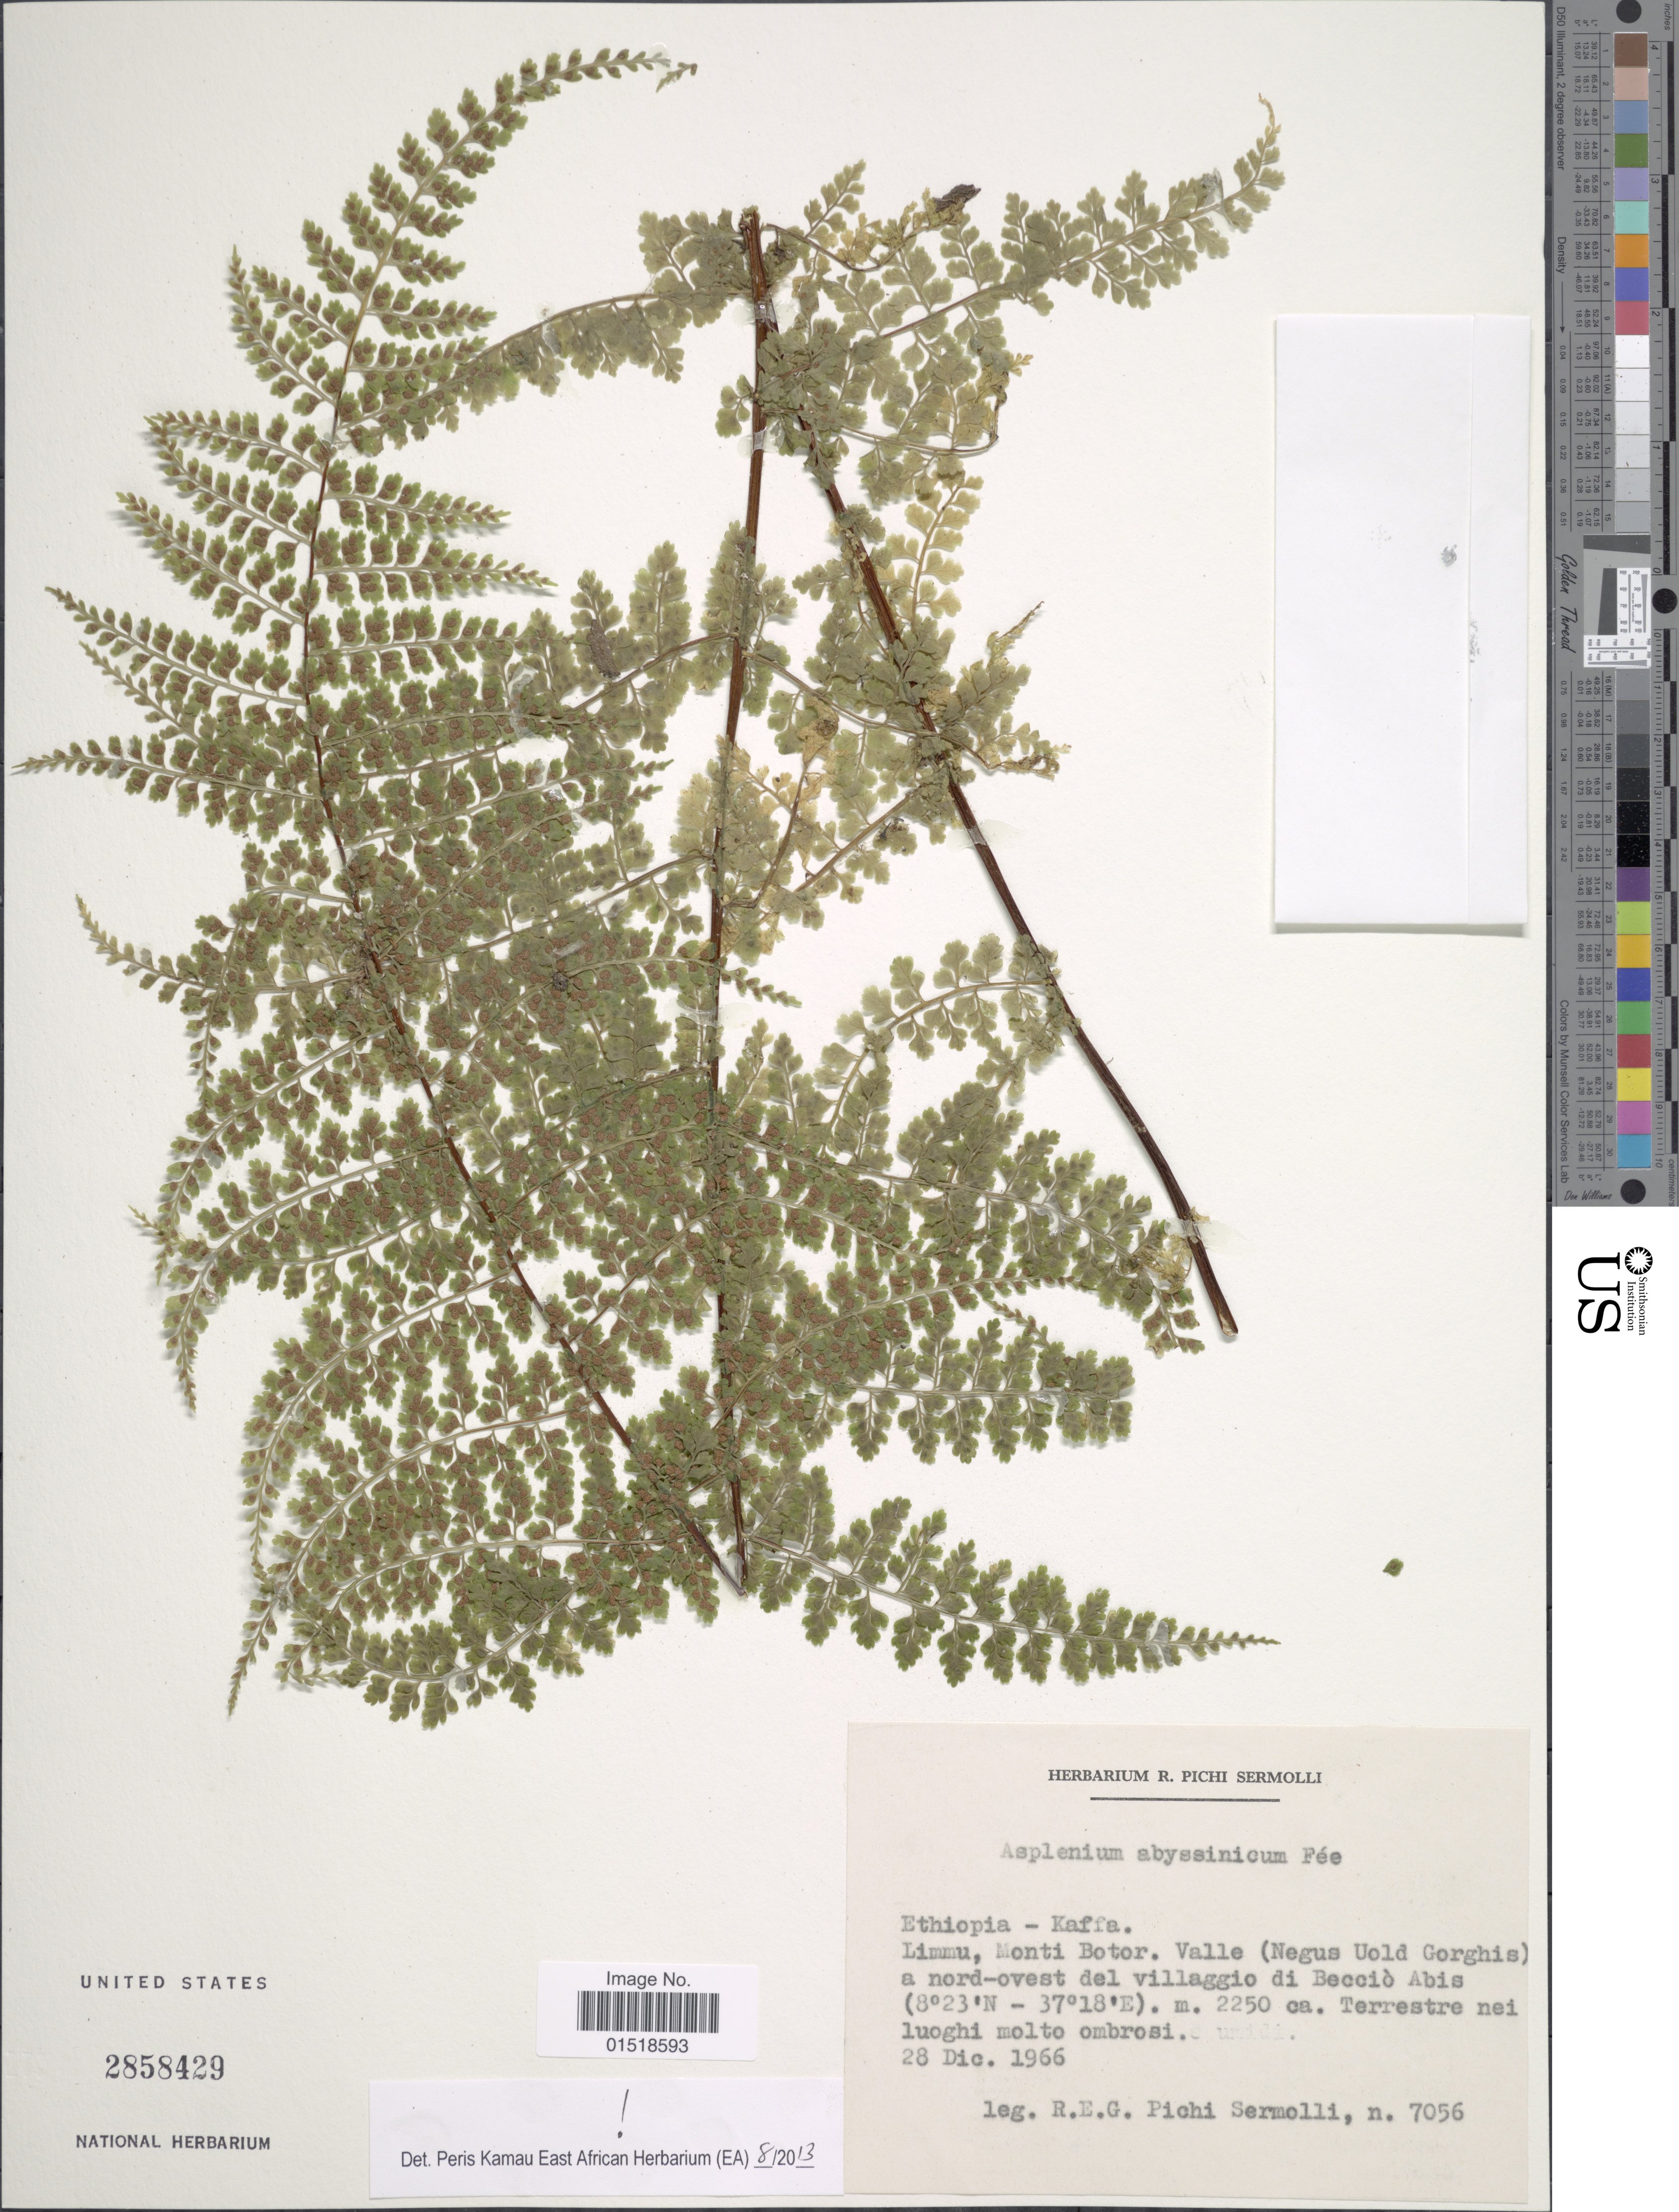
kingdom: Plantae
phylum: Tracheophyta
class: Polypodiopsida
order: Polypodiales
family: Aspleniaceae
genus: Asplenium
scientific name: Asplenium abyssinicum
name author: Fée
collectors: R. E. Pichi-Sermolli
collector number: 7056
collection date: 1966-12-28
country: Ethiopia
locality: Kaffa. Limmu, Monti Botor. Valle (Negus Uold Gorghis) a nord-ovest del villaggio di Becciò Abis.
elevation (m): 2250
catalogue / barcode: US 2858429